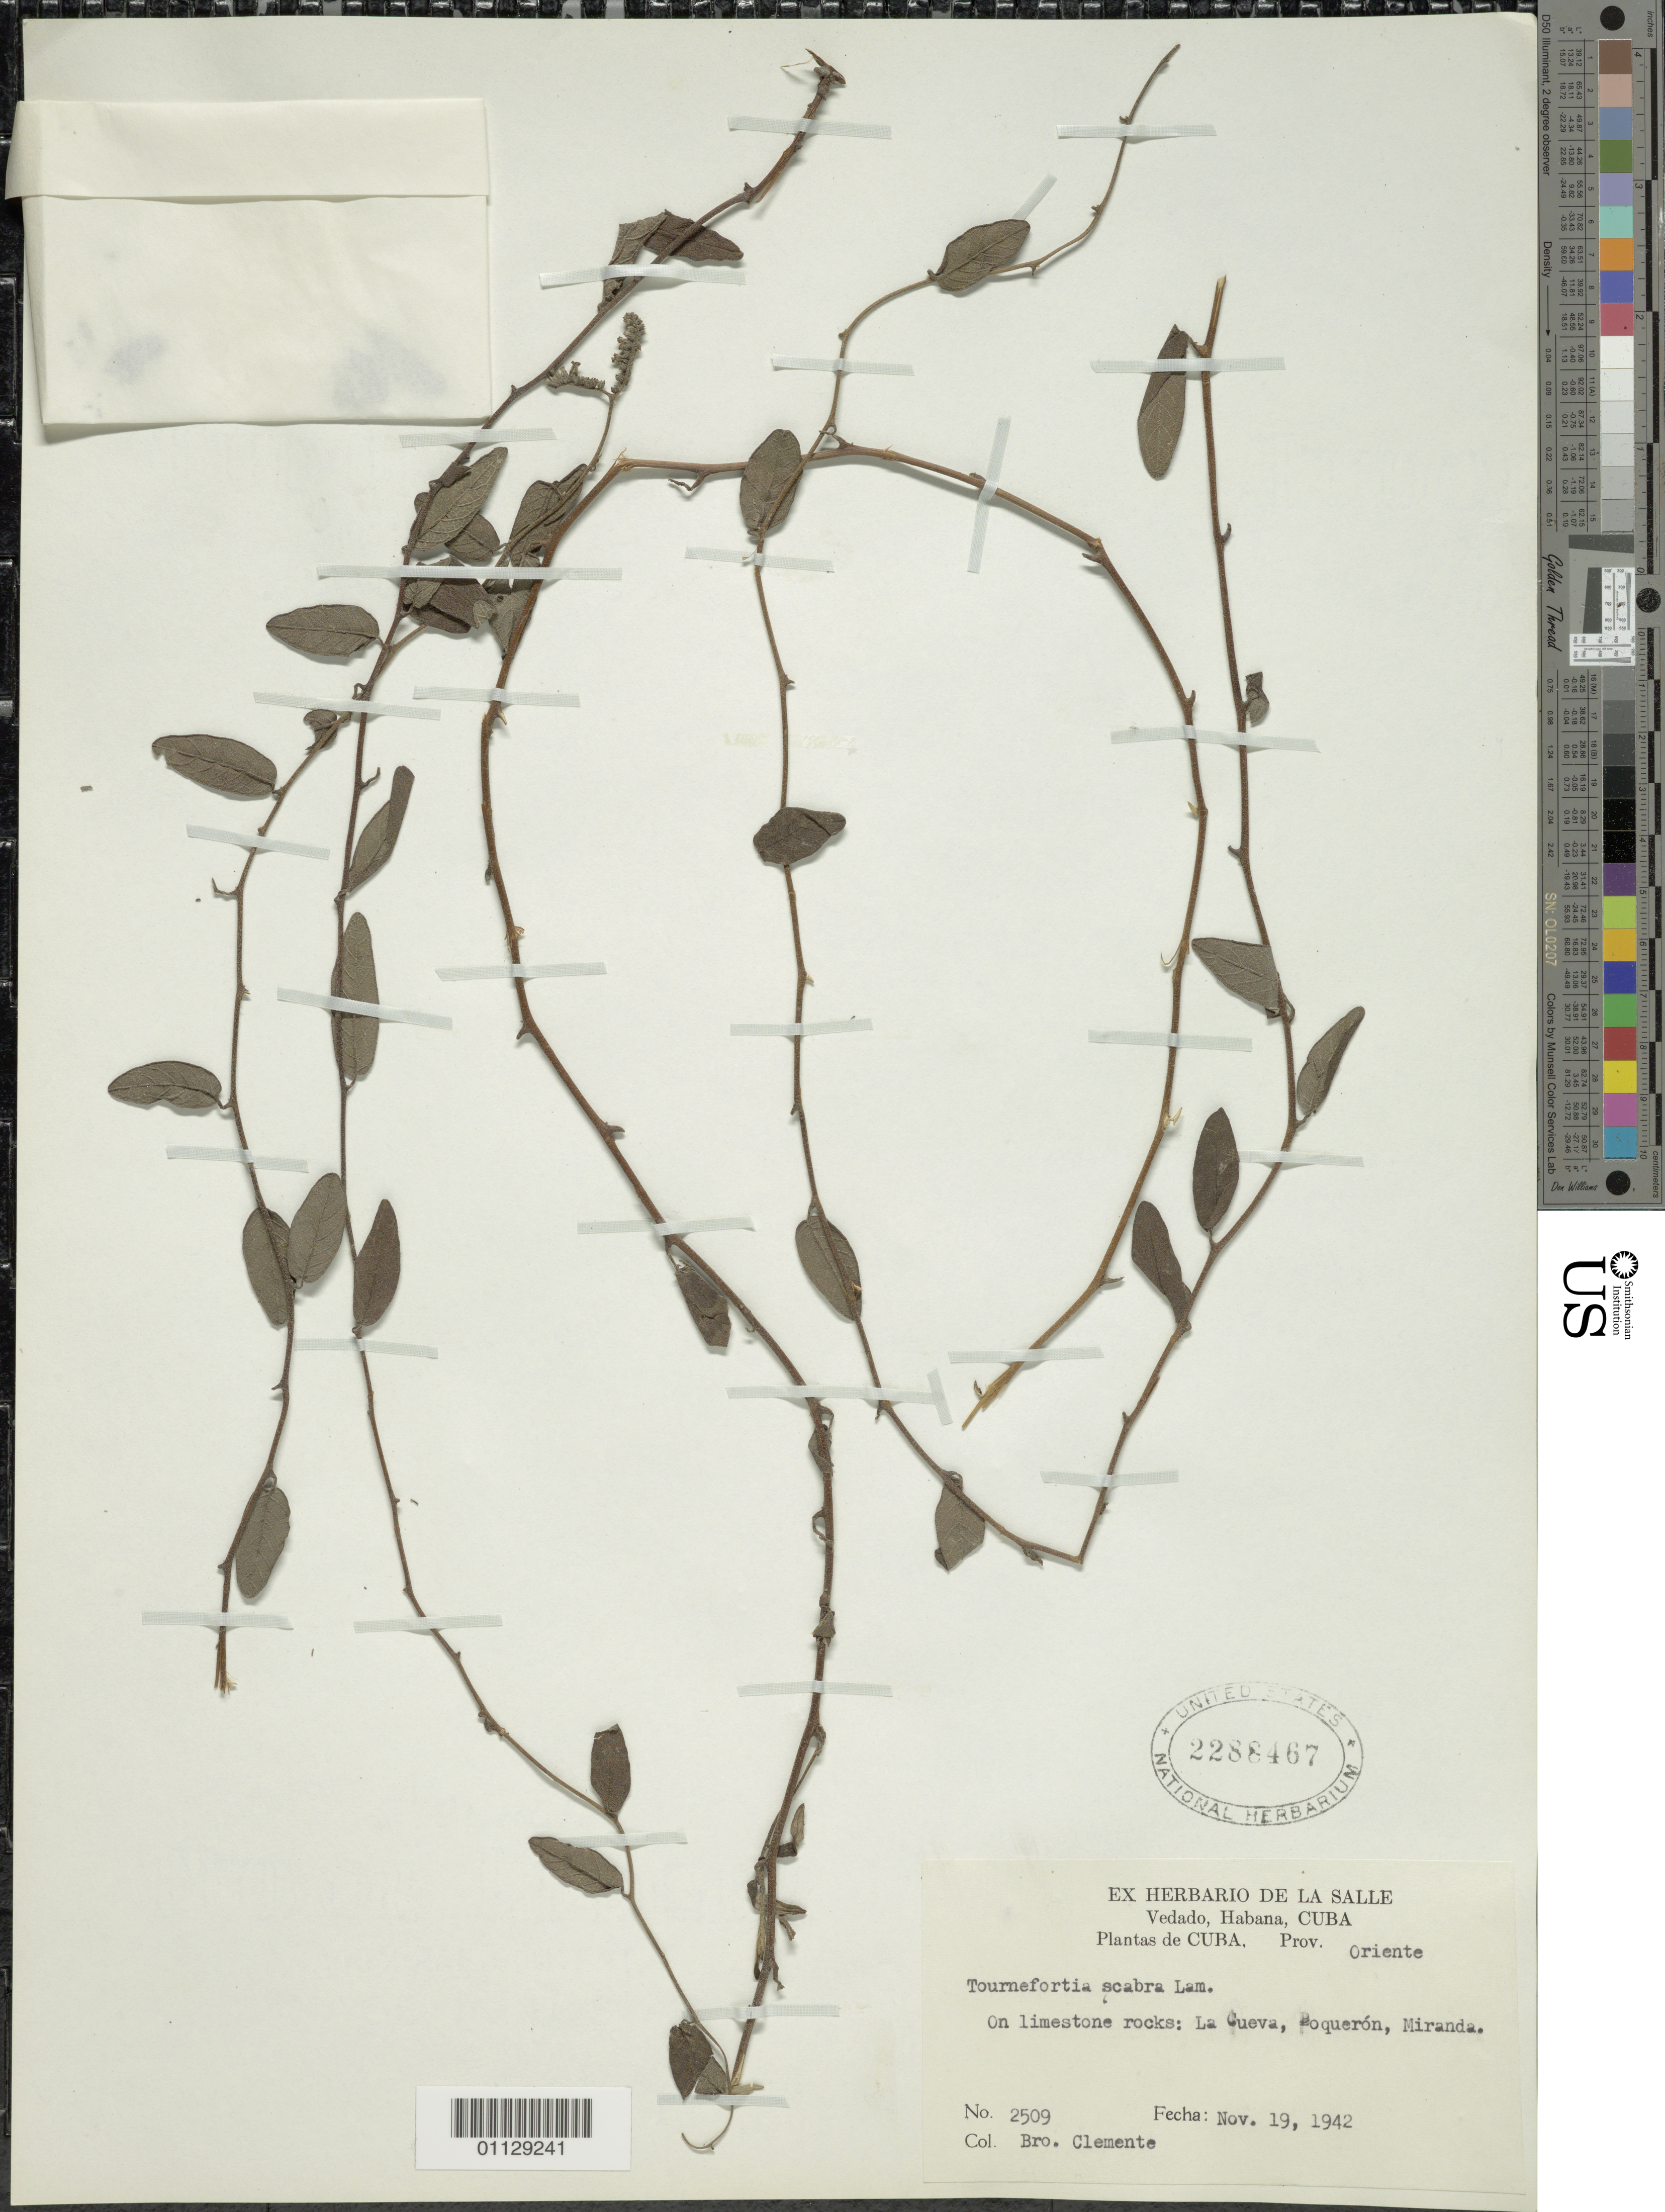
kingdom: Plantae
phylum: Tracheophyta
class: Magnoliopsida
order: Boraginales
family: Heliotropiaceae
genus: Tournefortia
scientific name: Tournefortia scabra var. scabra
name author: Lam.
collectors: Bro. Clemente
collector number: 2509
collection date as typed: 19 Oct 1942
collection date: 1942-10-19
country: Cuba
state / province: Oriente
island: Cuba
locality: On limestone rocks: La Cueva, Boqueron, Miranda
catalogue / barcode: US 2288467